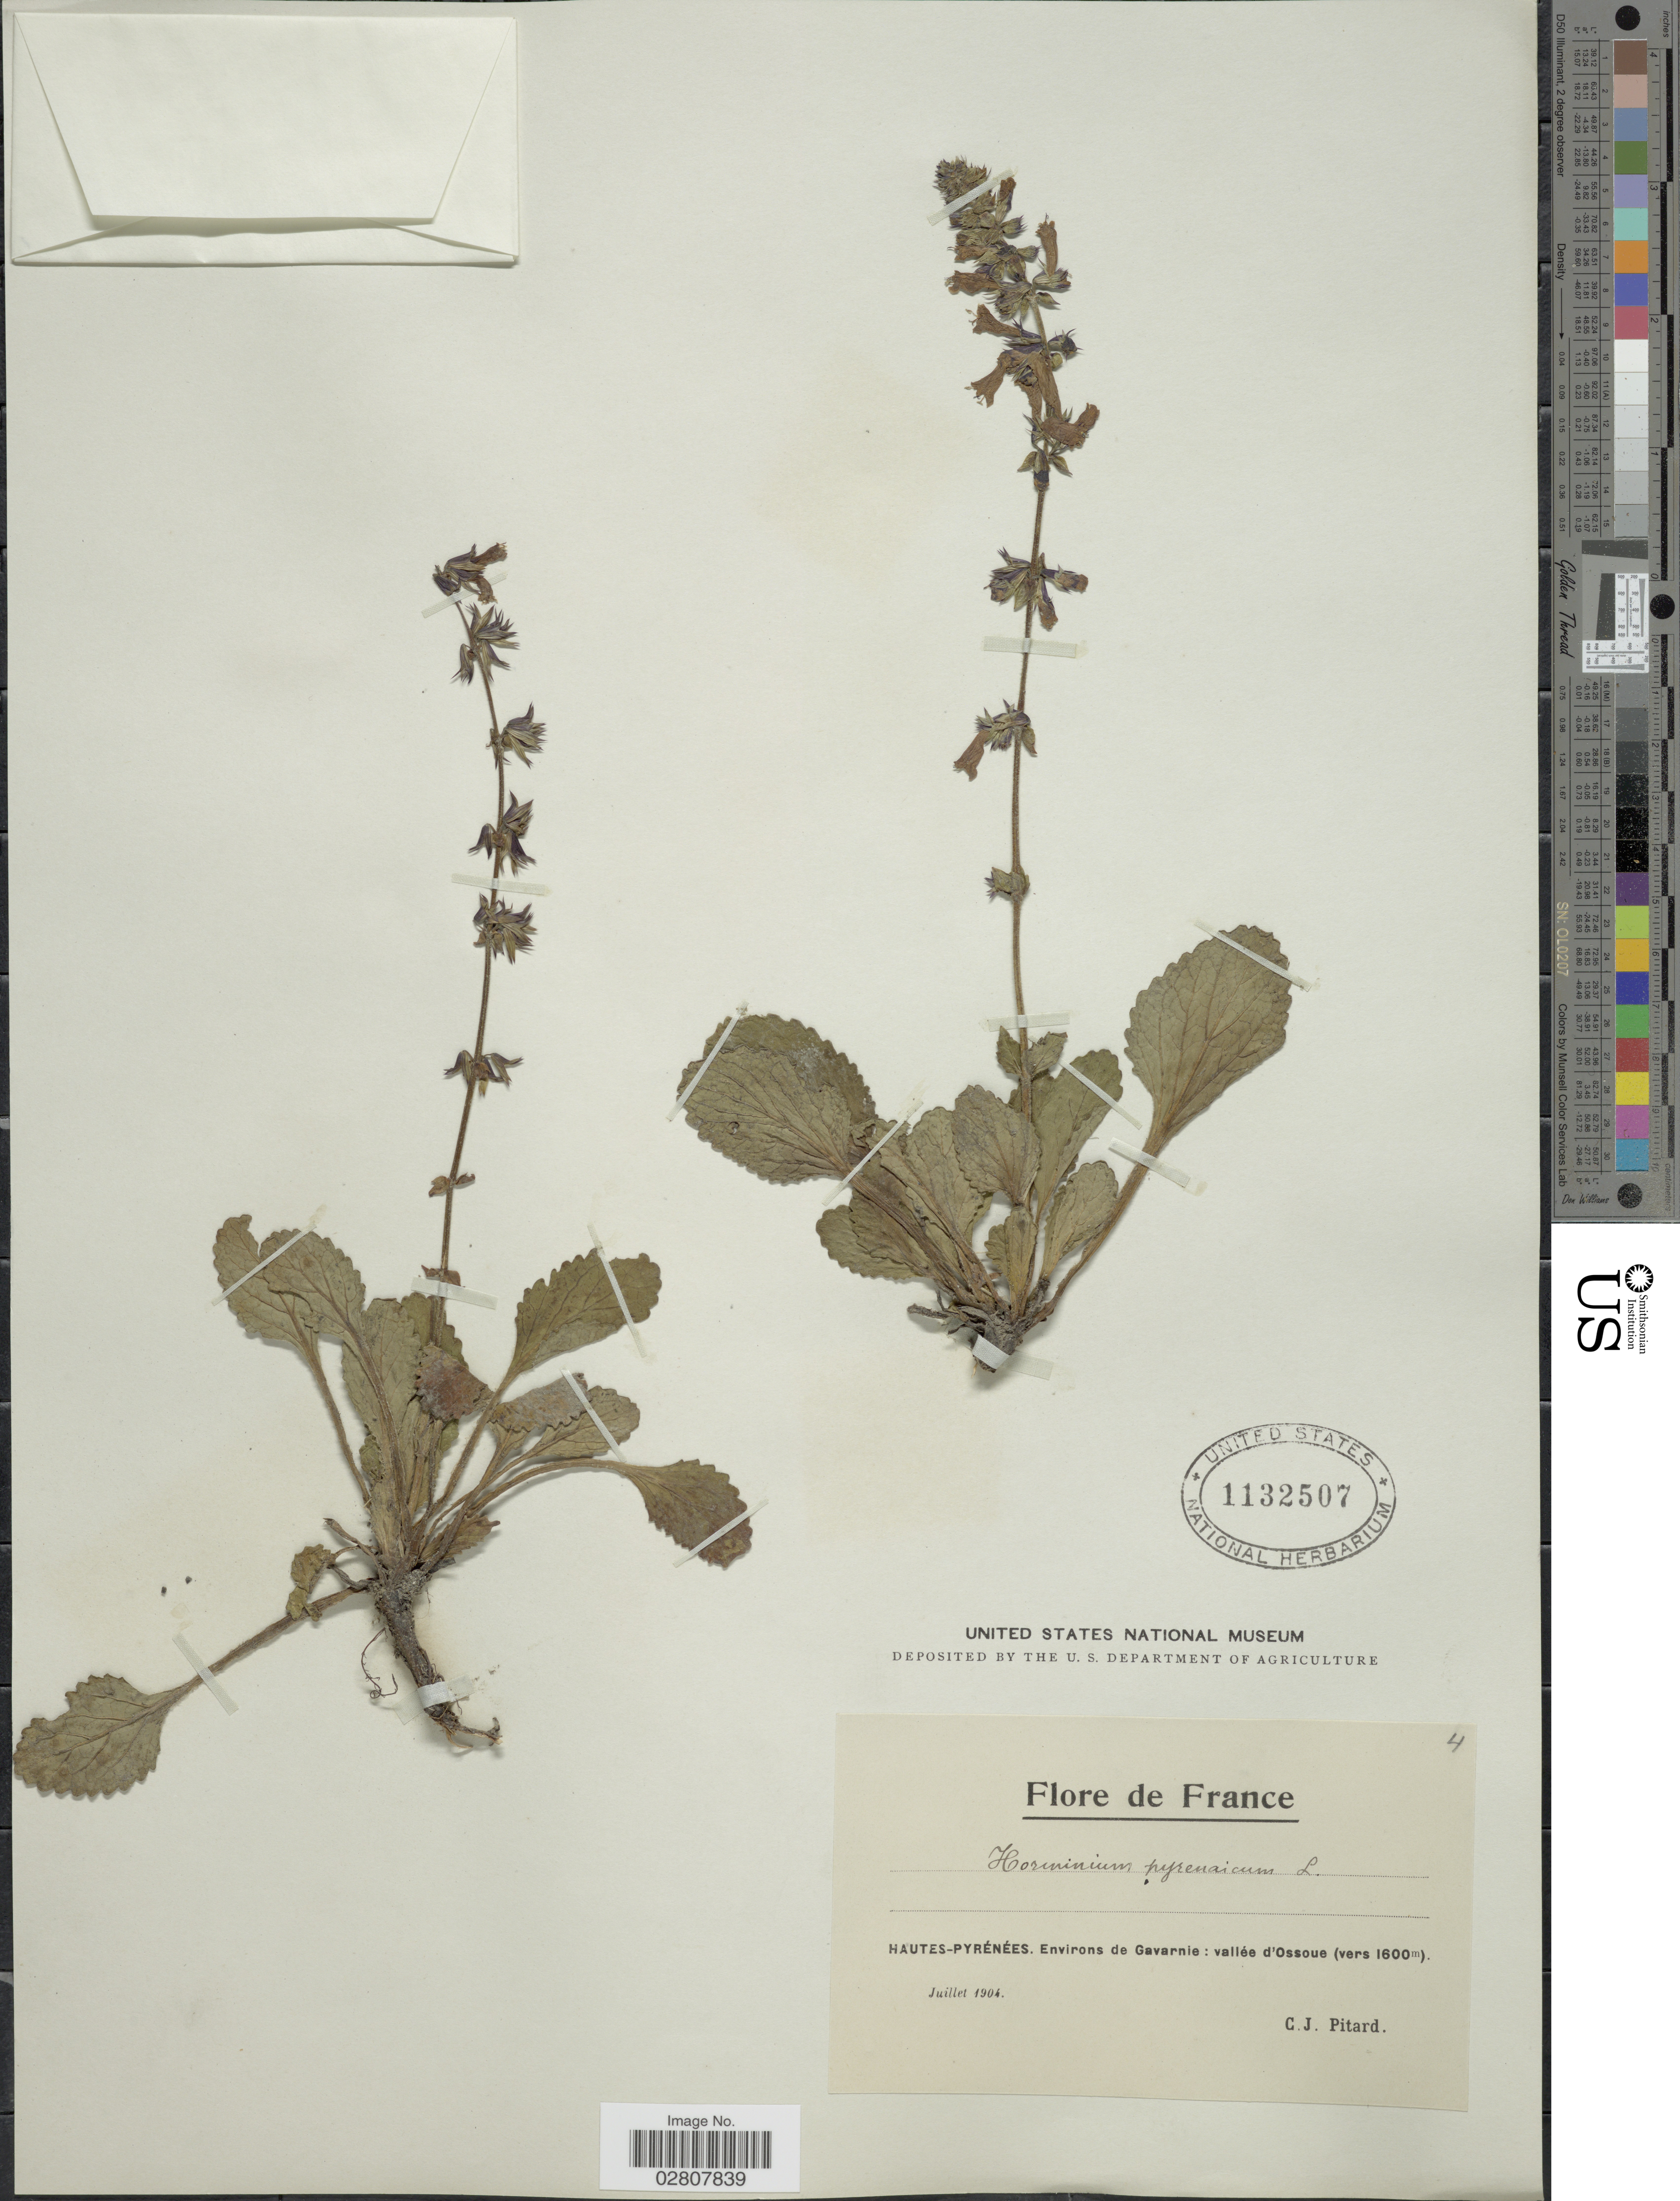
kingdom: Plantae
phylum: Tracheophyta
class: Magnoliopsida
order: Lamiales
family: Lamiaceae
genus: Horminum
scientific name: Horminum pyrenaicum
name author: L.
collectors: C. Pitard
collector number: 4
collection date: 1904-07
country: France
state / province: Occitanie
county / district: Hautes-Pyrénées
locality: Hautes-Pyrénées. Environs de Gavarnie: vallée d'Ossoue.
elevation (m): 1600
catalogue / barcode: US 1132507